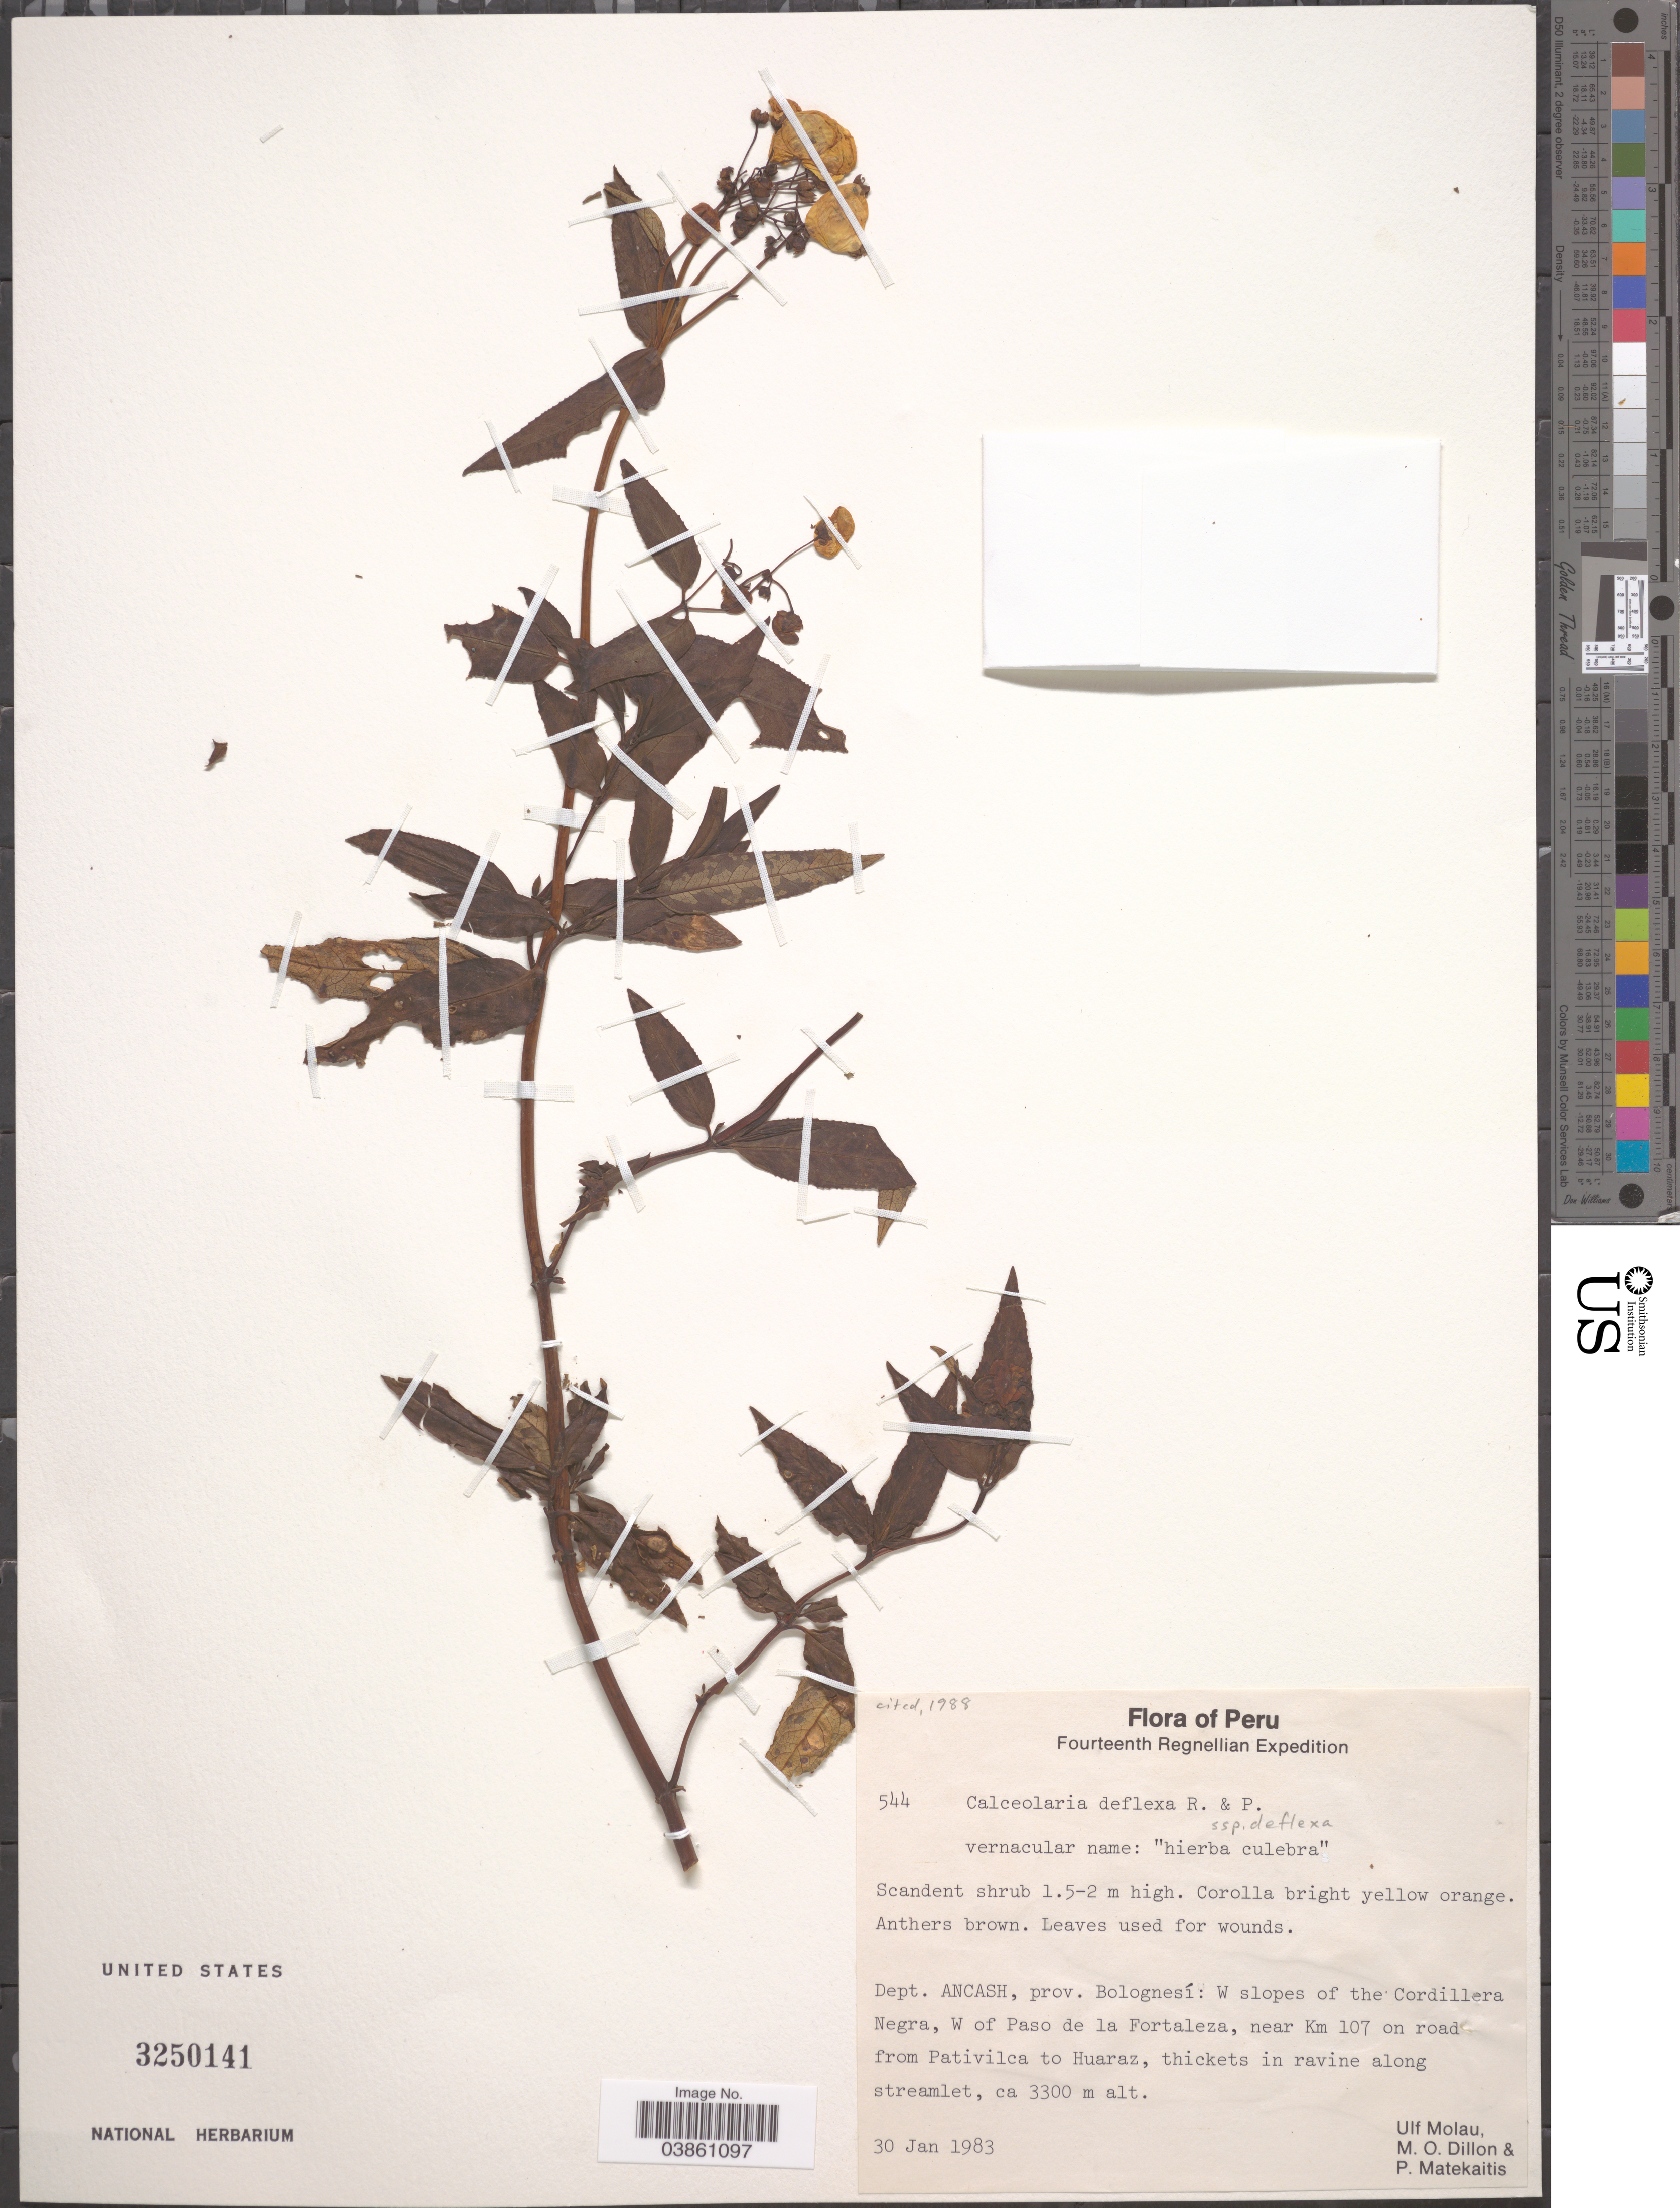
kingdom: Plantae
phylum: Tracheophyta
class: Magnoliopsida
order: Lamiales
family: Calceolariaceae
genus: Calceolaria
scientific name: Calceolaria deflexa subsp. deflexa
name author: Ruiz & Pav.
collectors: U. Molau, M. O. Dillon & P. Matekaitis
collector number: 544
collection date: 1983-01-30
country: Peru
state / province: Ancash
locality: Dept. Ancash, prov. Bolognesí: W slopes of the Cordillera Negra, W of Paso de la Fortaleza, near Km 107 on road from Pativilca to Huarez.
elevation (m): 3300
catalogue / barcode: US 3250141